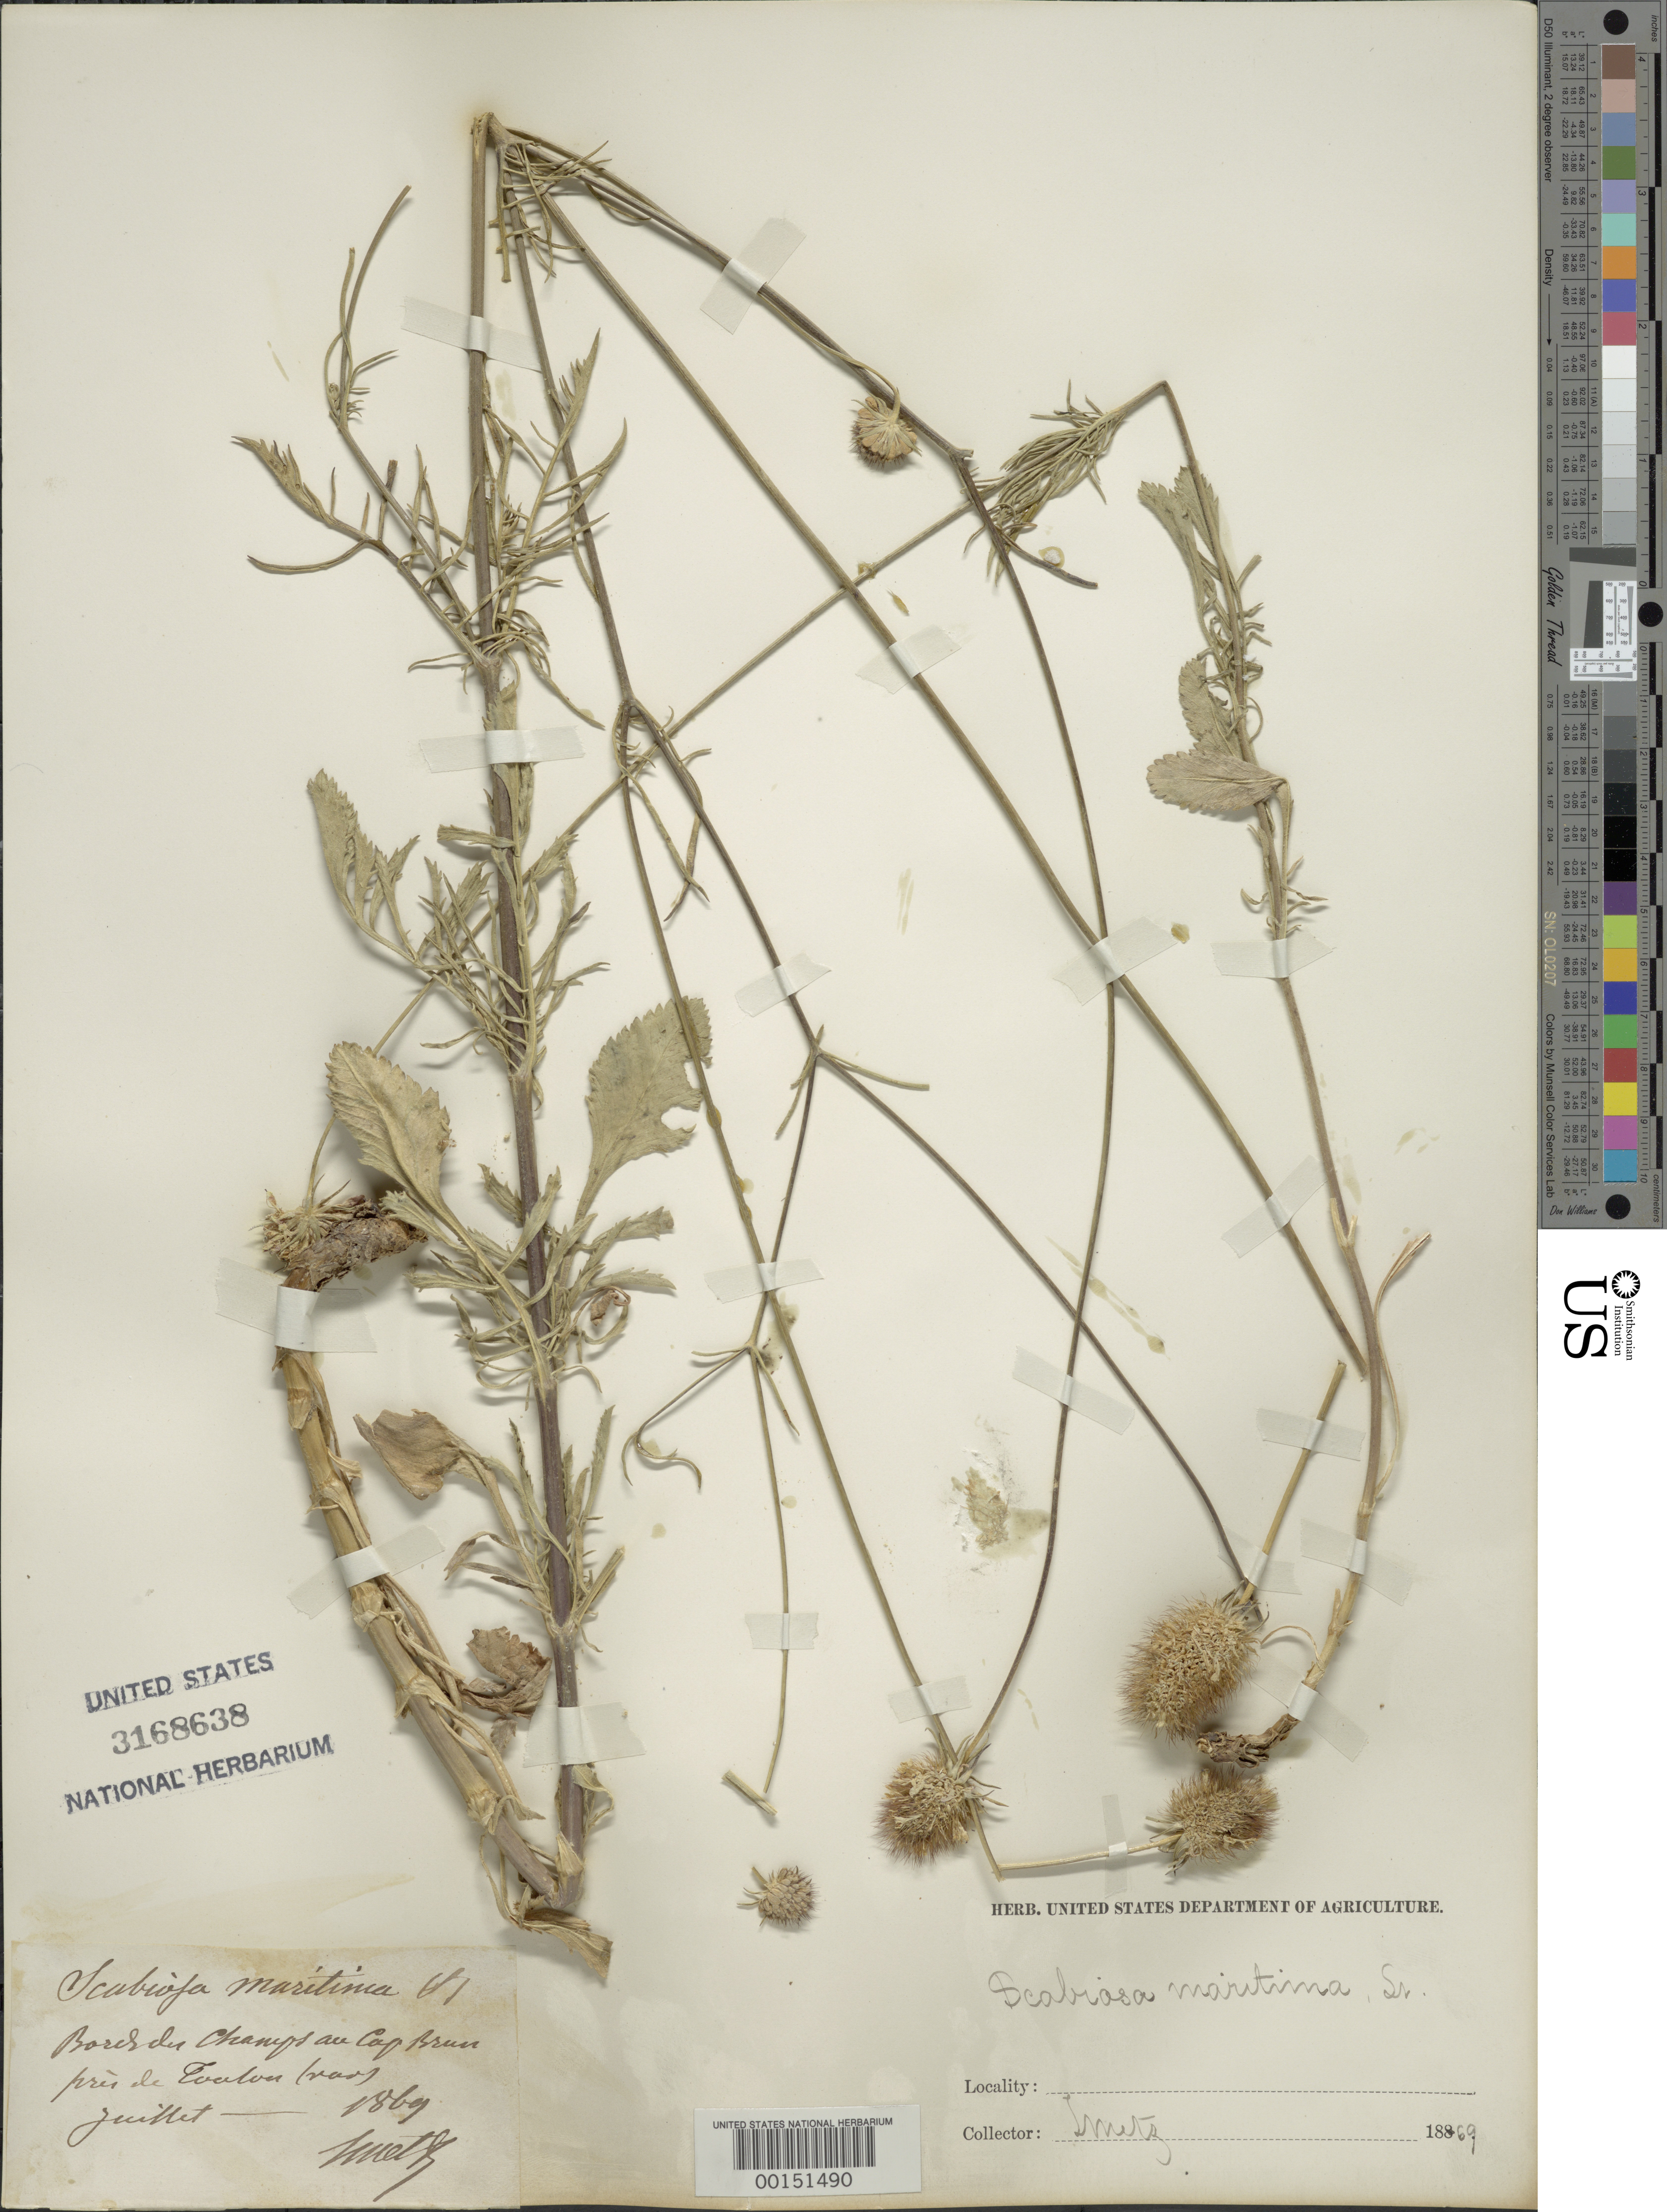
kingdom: Plantae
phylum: Tracheophyta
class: Magnoliopsida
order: Dipsacales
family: Caprifoliaceae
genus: Scabiosa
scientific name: Scabiosa maritima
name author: L.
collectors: -. Nuetz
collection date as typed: Jul 1869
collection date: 1869-07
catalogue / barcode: US 3168638